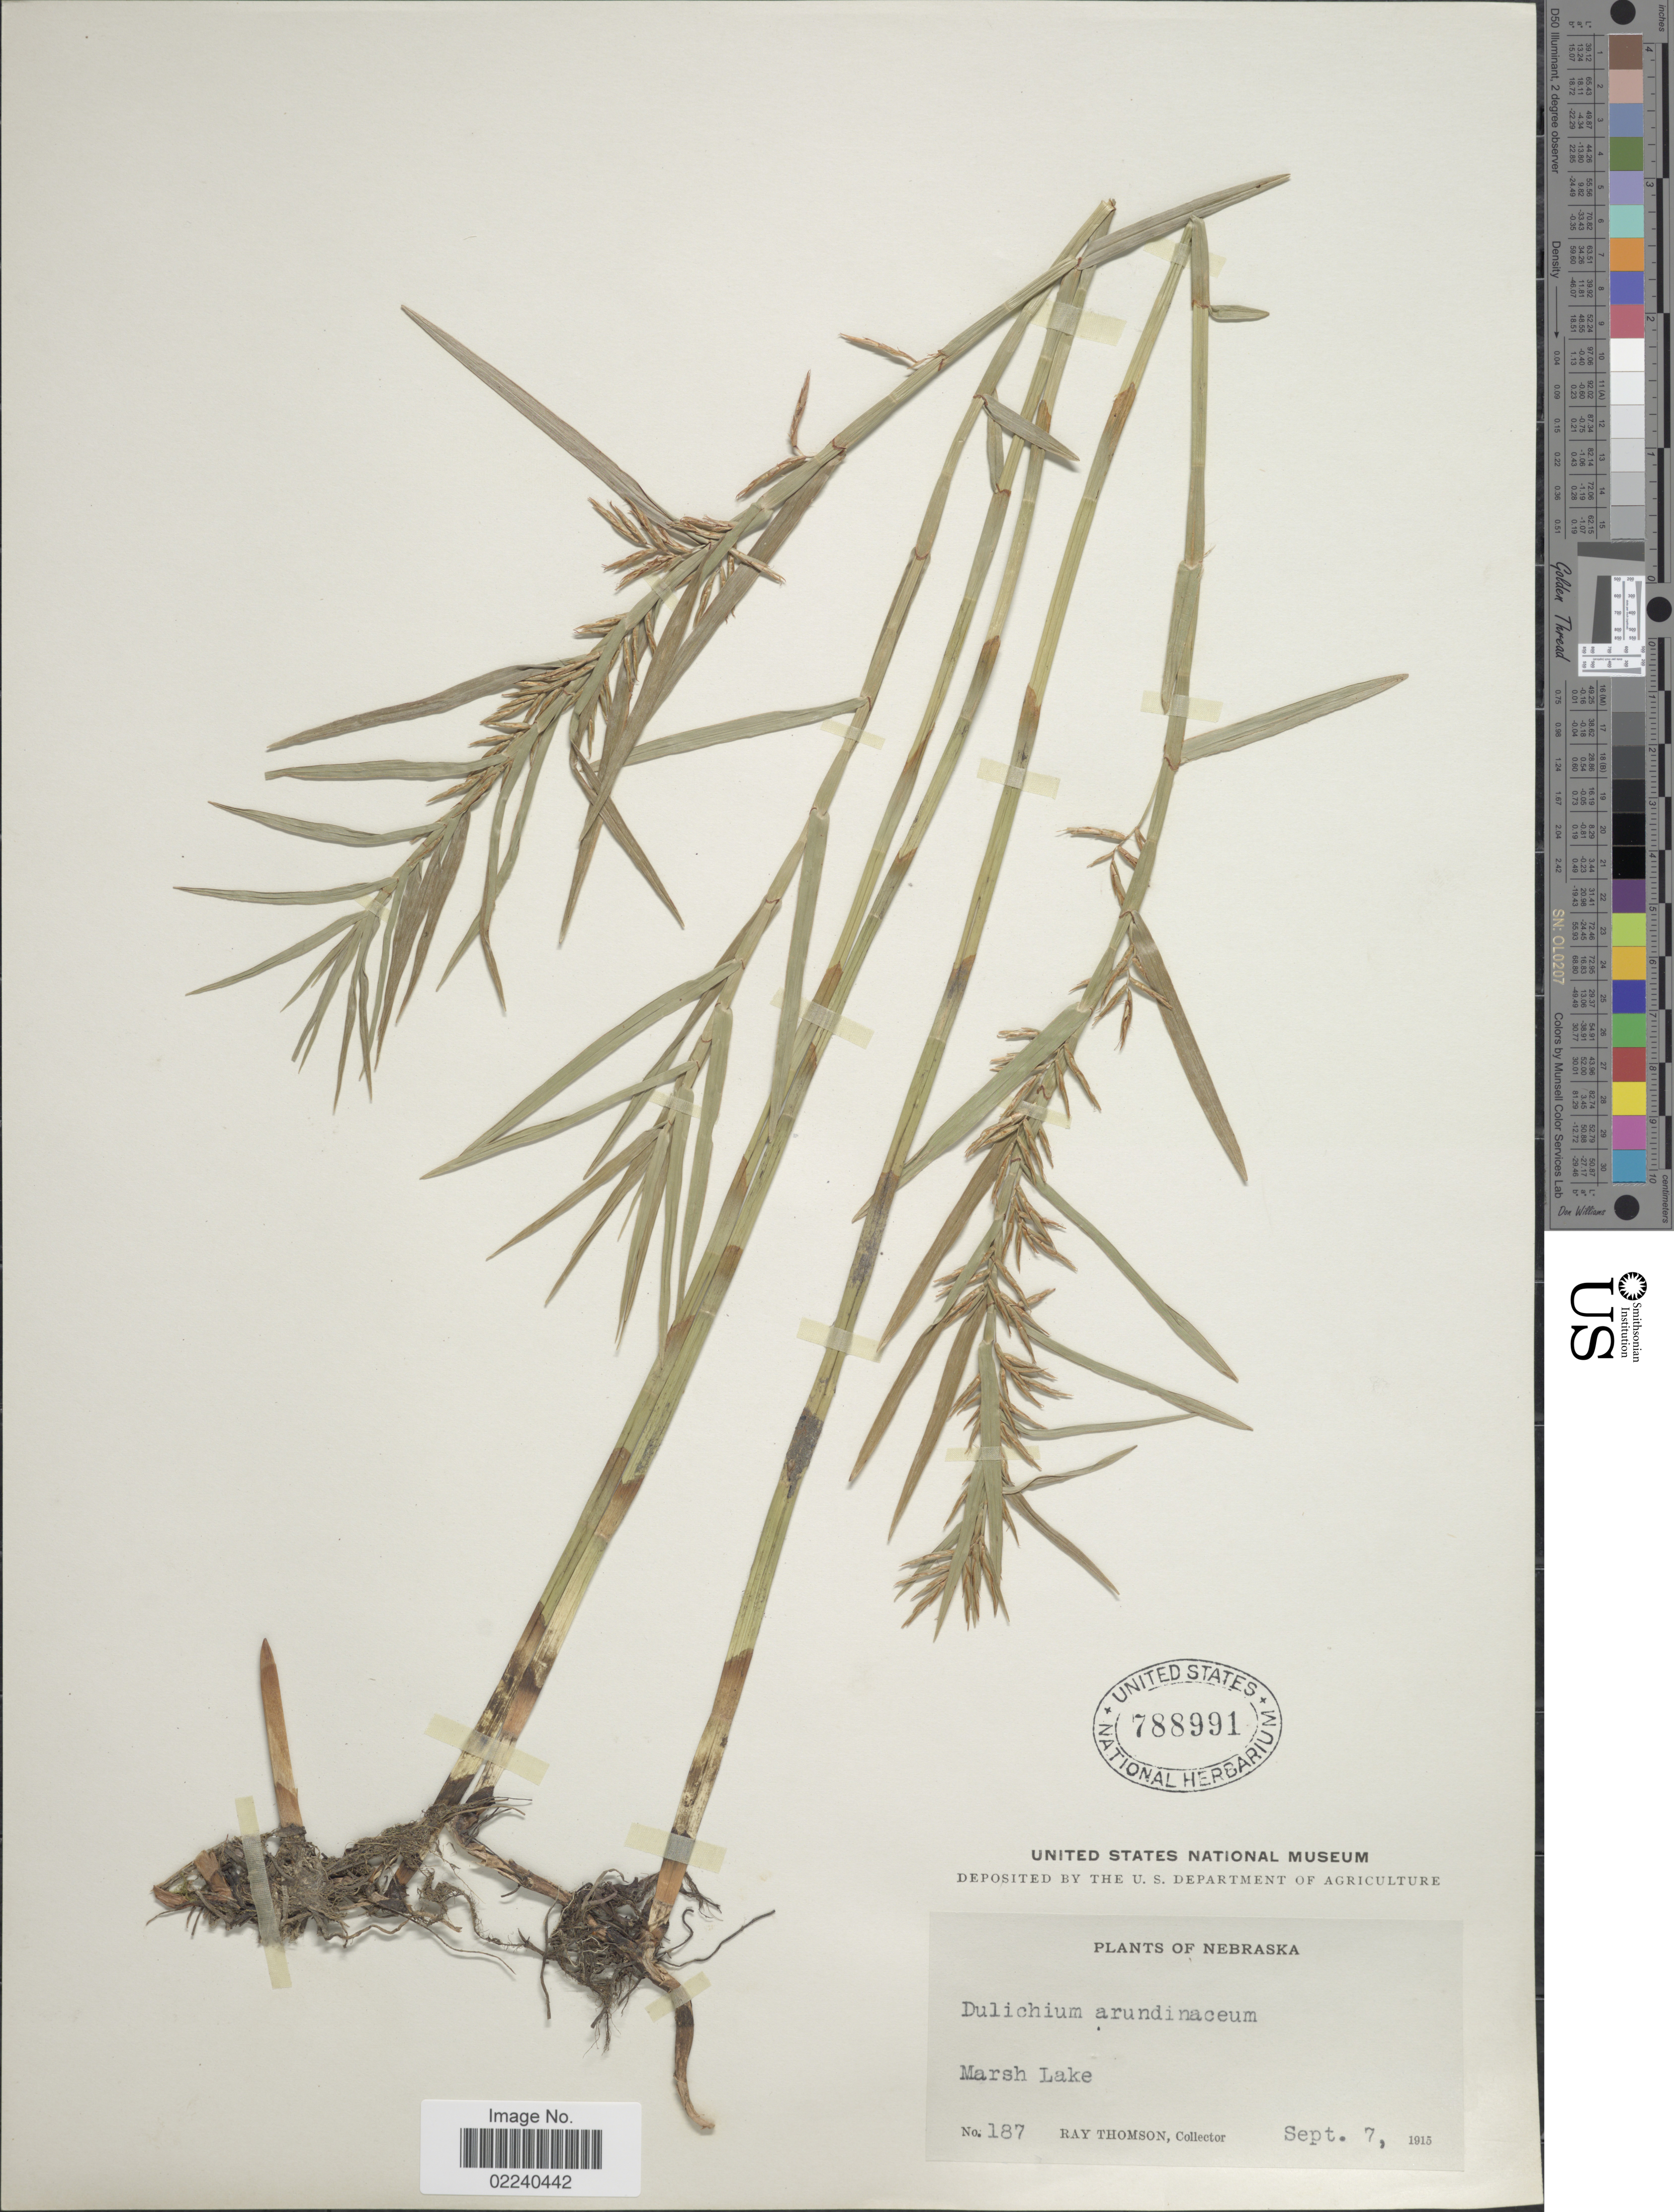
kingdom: Plantae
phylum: Tracheophyta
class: Liliopsida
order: Poales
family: Cyperaceae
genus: Dulichium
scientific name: Dulichium arundinaceum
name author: (L.) Britton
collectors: R. Thomson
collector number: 187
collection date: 1915-09-09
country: United States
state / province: Nebraska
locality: Marsh Lake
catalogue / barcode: US 788991